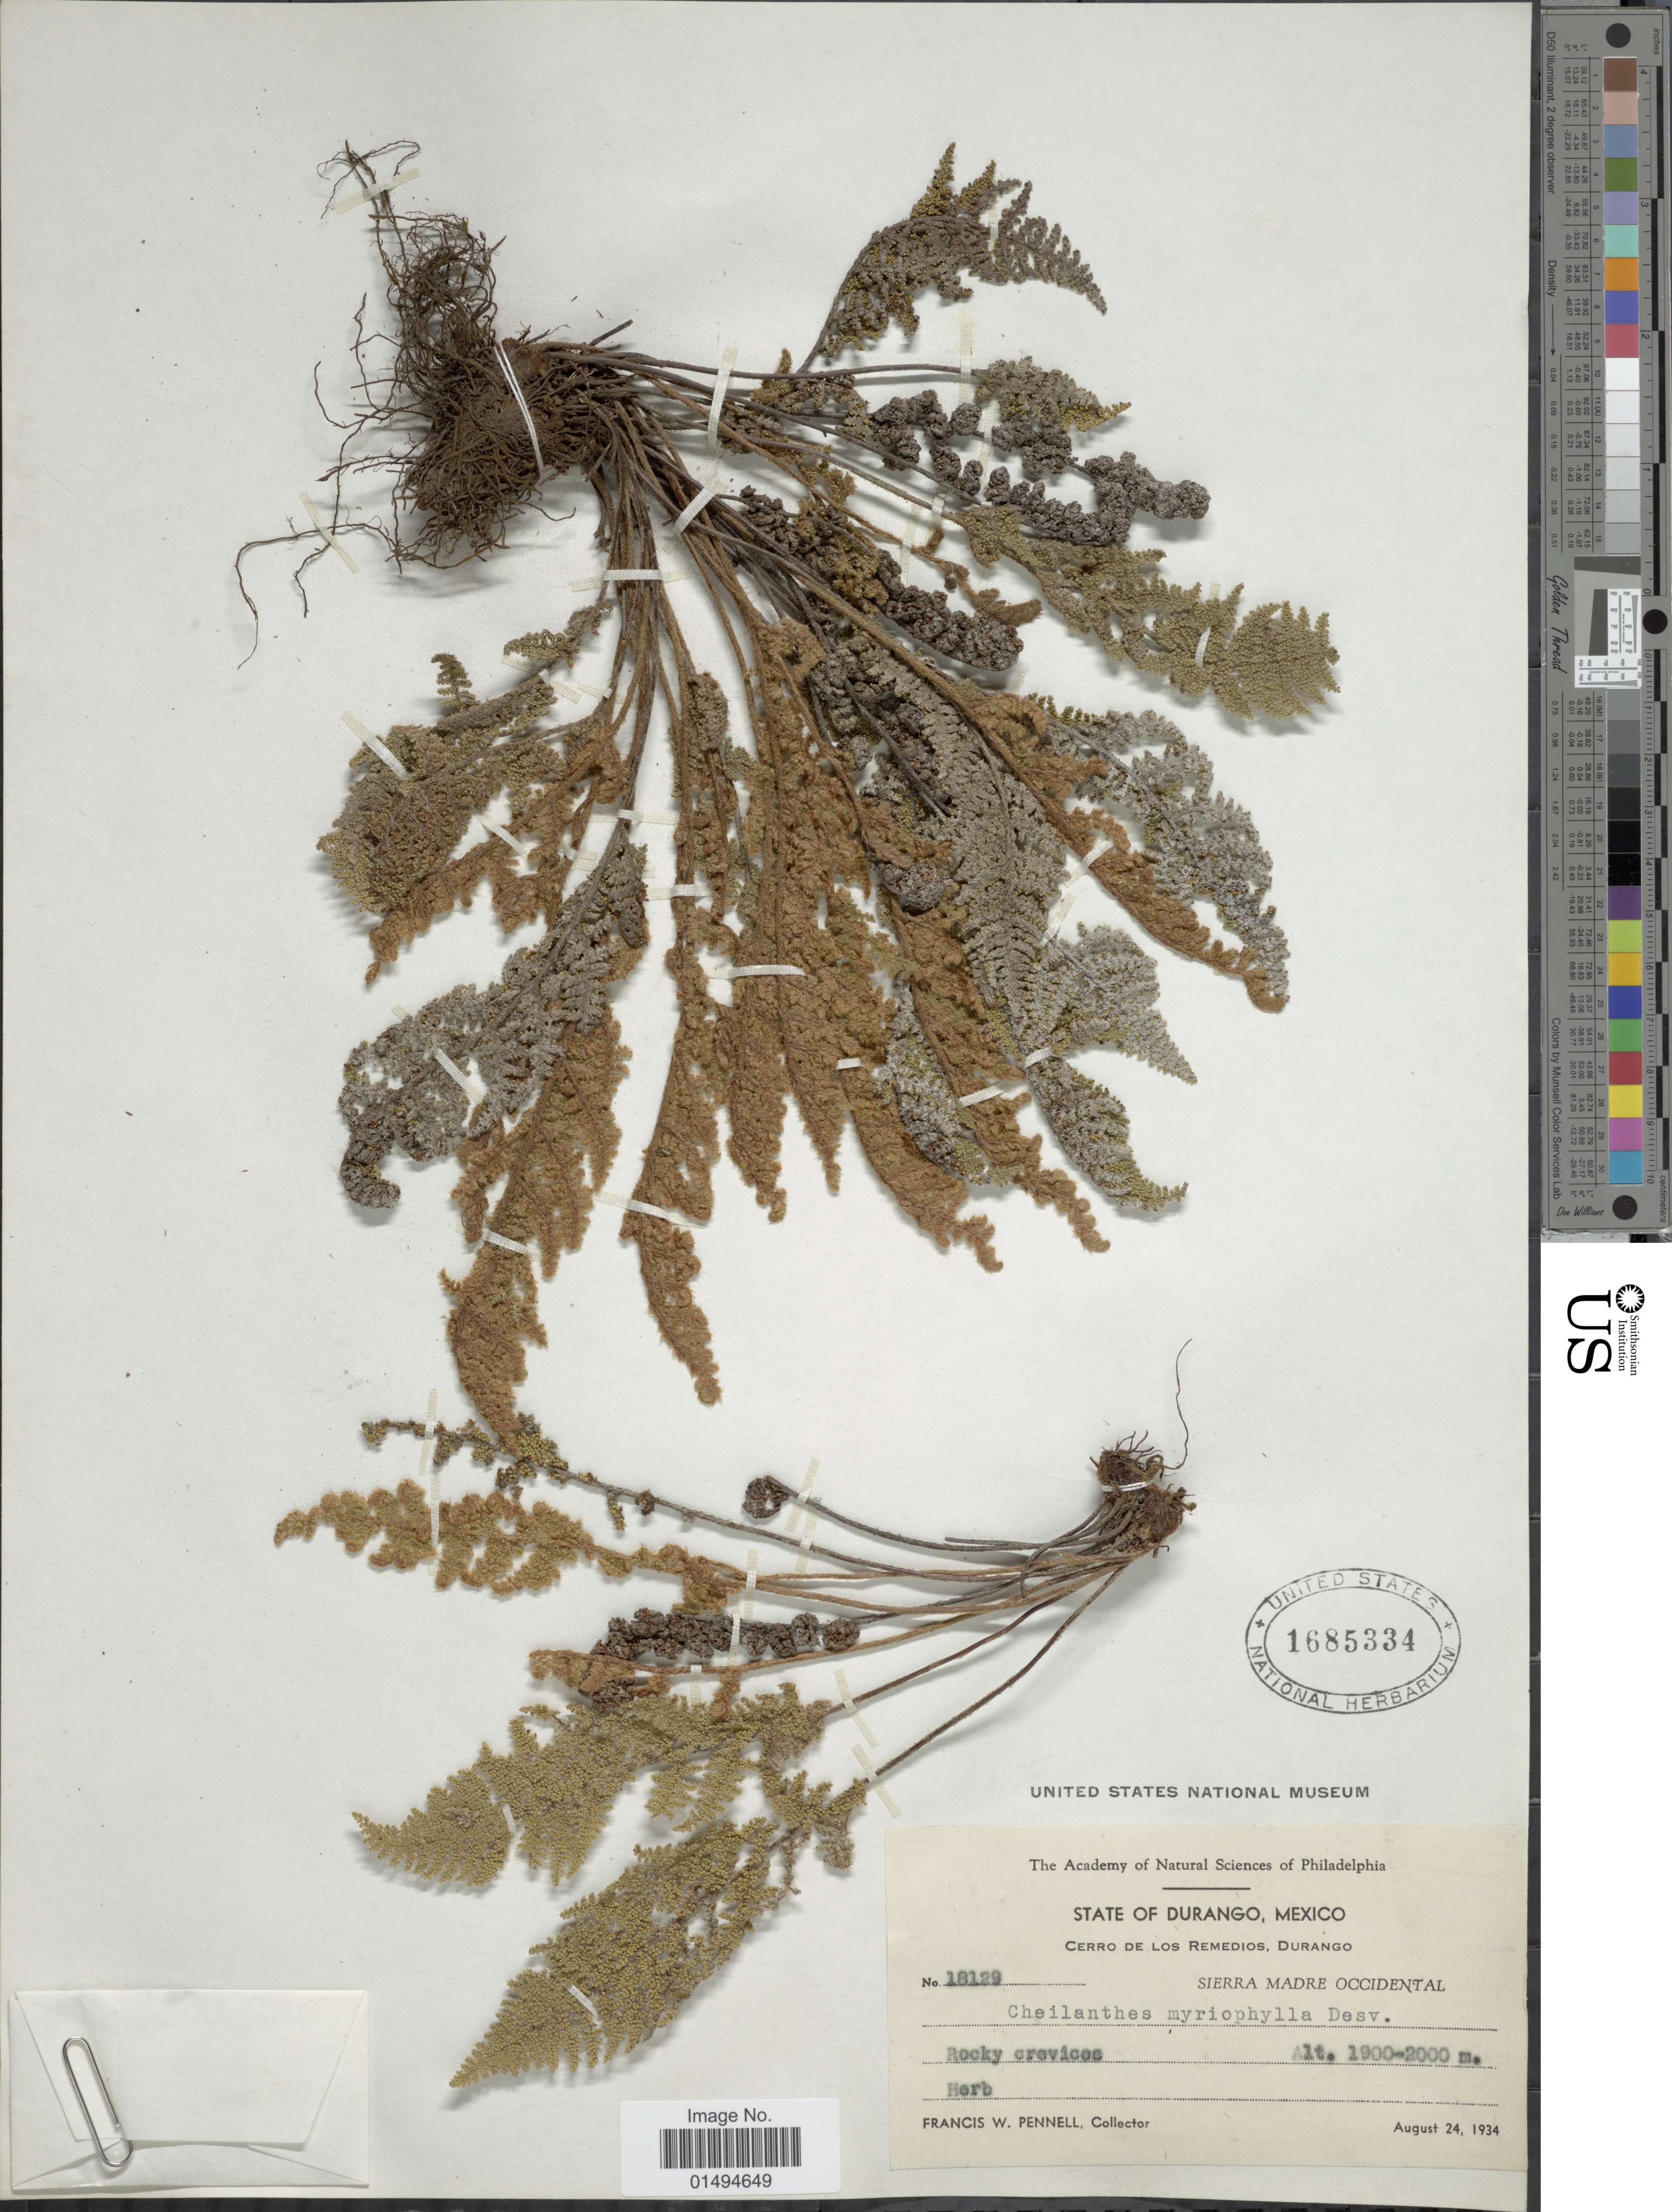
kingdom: Plantae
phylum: Tracheophyta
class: Polypodiopsida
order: Polypodiales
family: Pteridaceae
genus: Myriopteris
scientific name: Myriopteris myriophylla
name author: (Desv.) J. Sm.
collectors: F. W. Pennell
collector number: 18129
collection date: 1934-08-24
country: Mexico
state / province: Durango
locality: Cerro De Los Remedios, Sierra Madre Occidental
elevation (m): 1900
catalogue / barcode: US 1685334